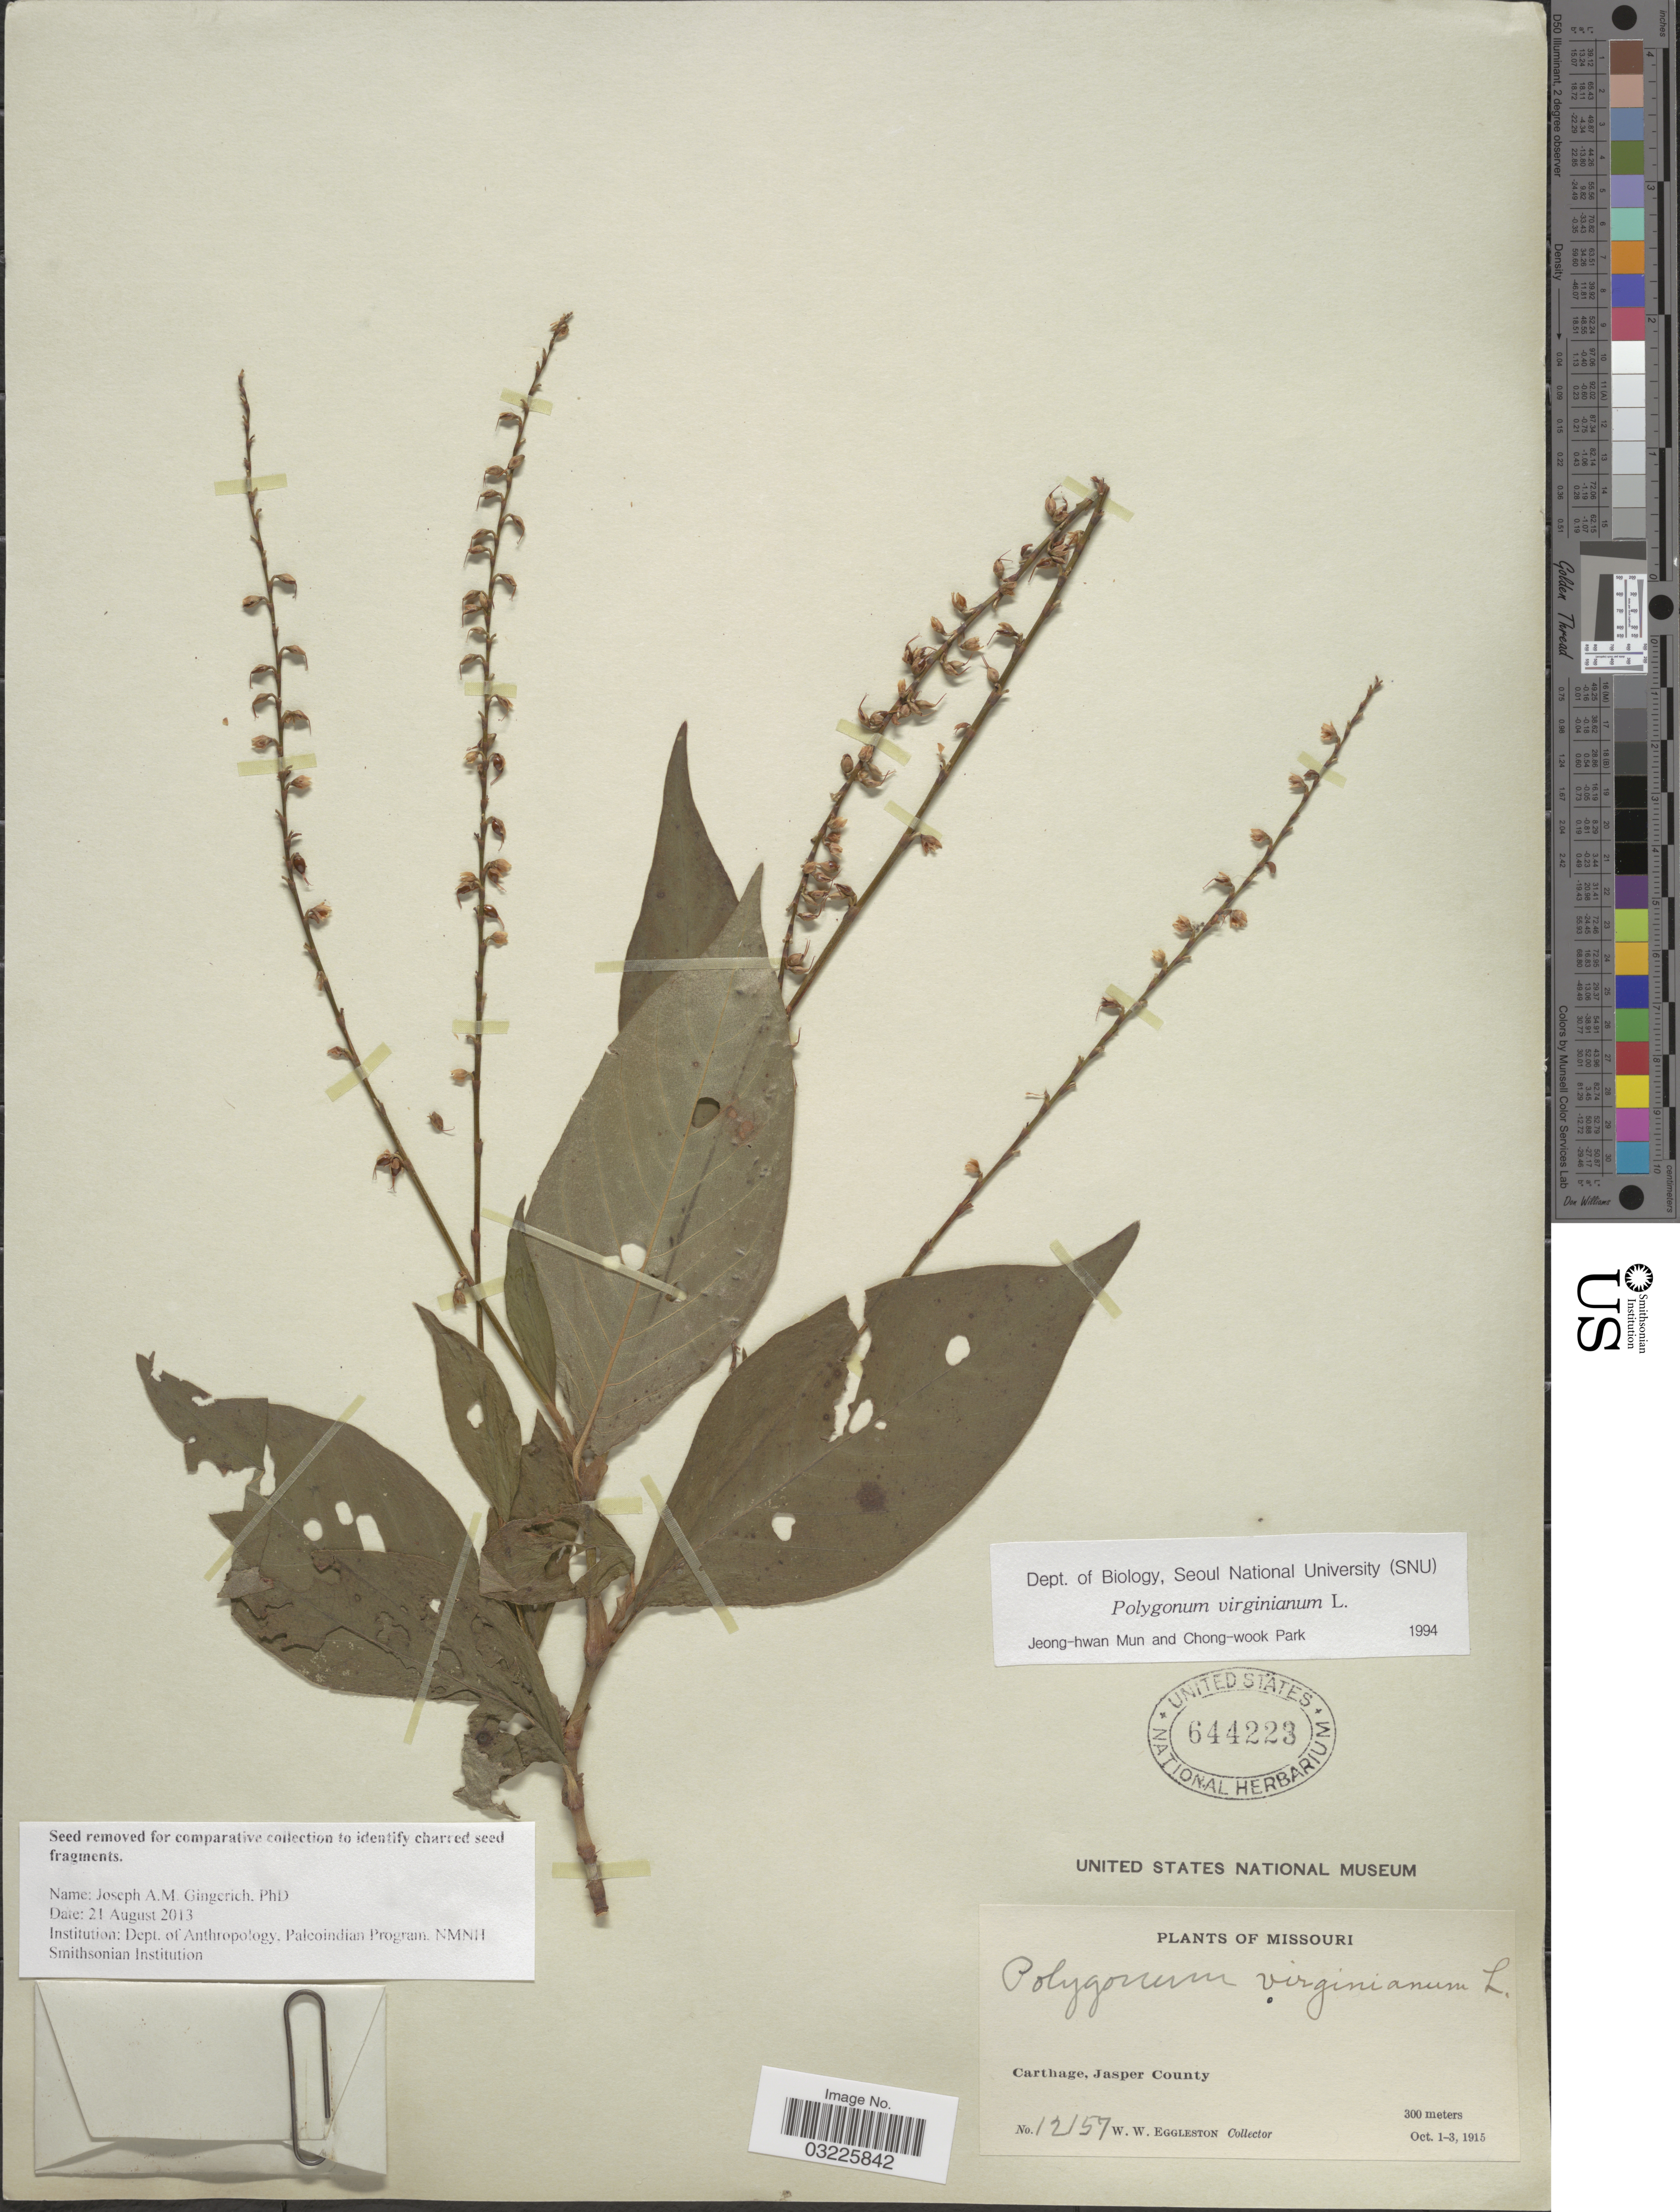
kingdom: Plantae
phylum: Tracheophyta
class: Magnoliopsida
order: Caryophyllales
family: Polygonaceae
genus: Persicaria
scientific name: Persicaria virginiana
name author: (L.) Gaertn.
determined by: Atha, D. E.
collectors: W. W. Eggleston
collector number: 12157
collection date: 1915-10-01/1915-10-03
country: United States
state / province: Missouri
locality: Carthage, Jasper County.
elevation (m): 300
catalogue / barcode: US 644223